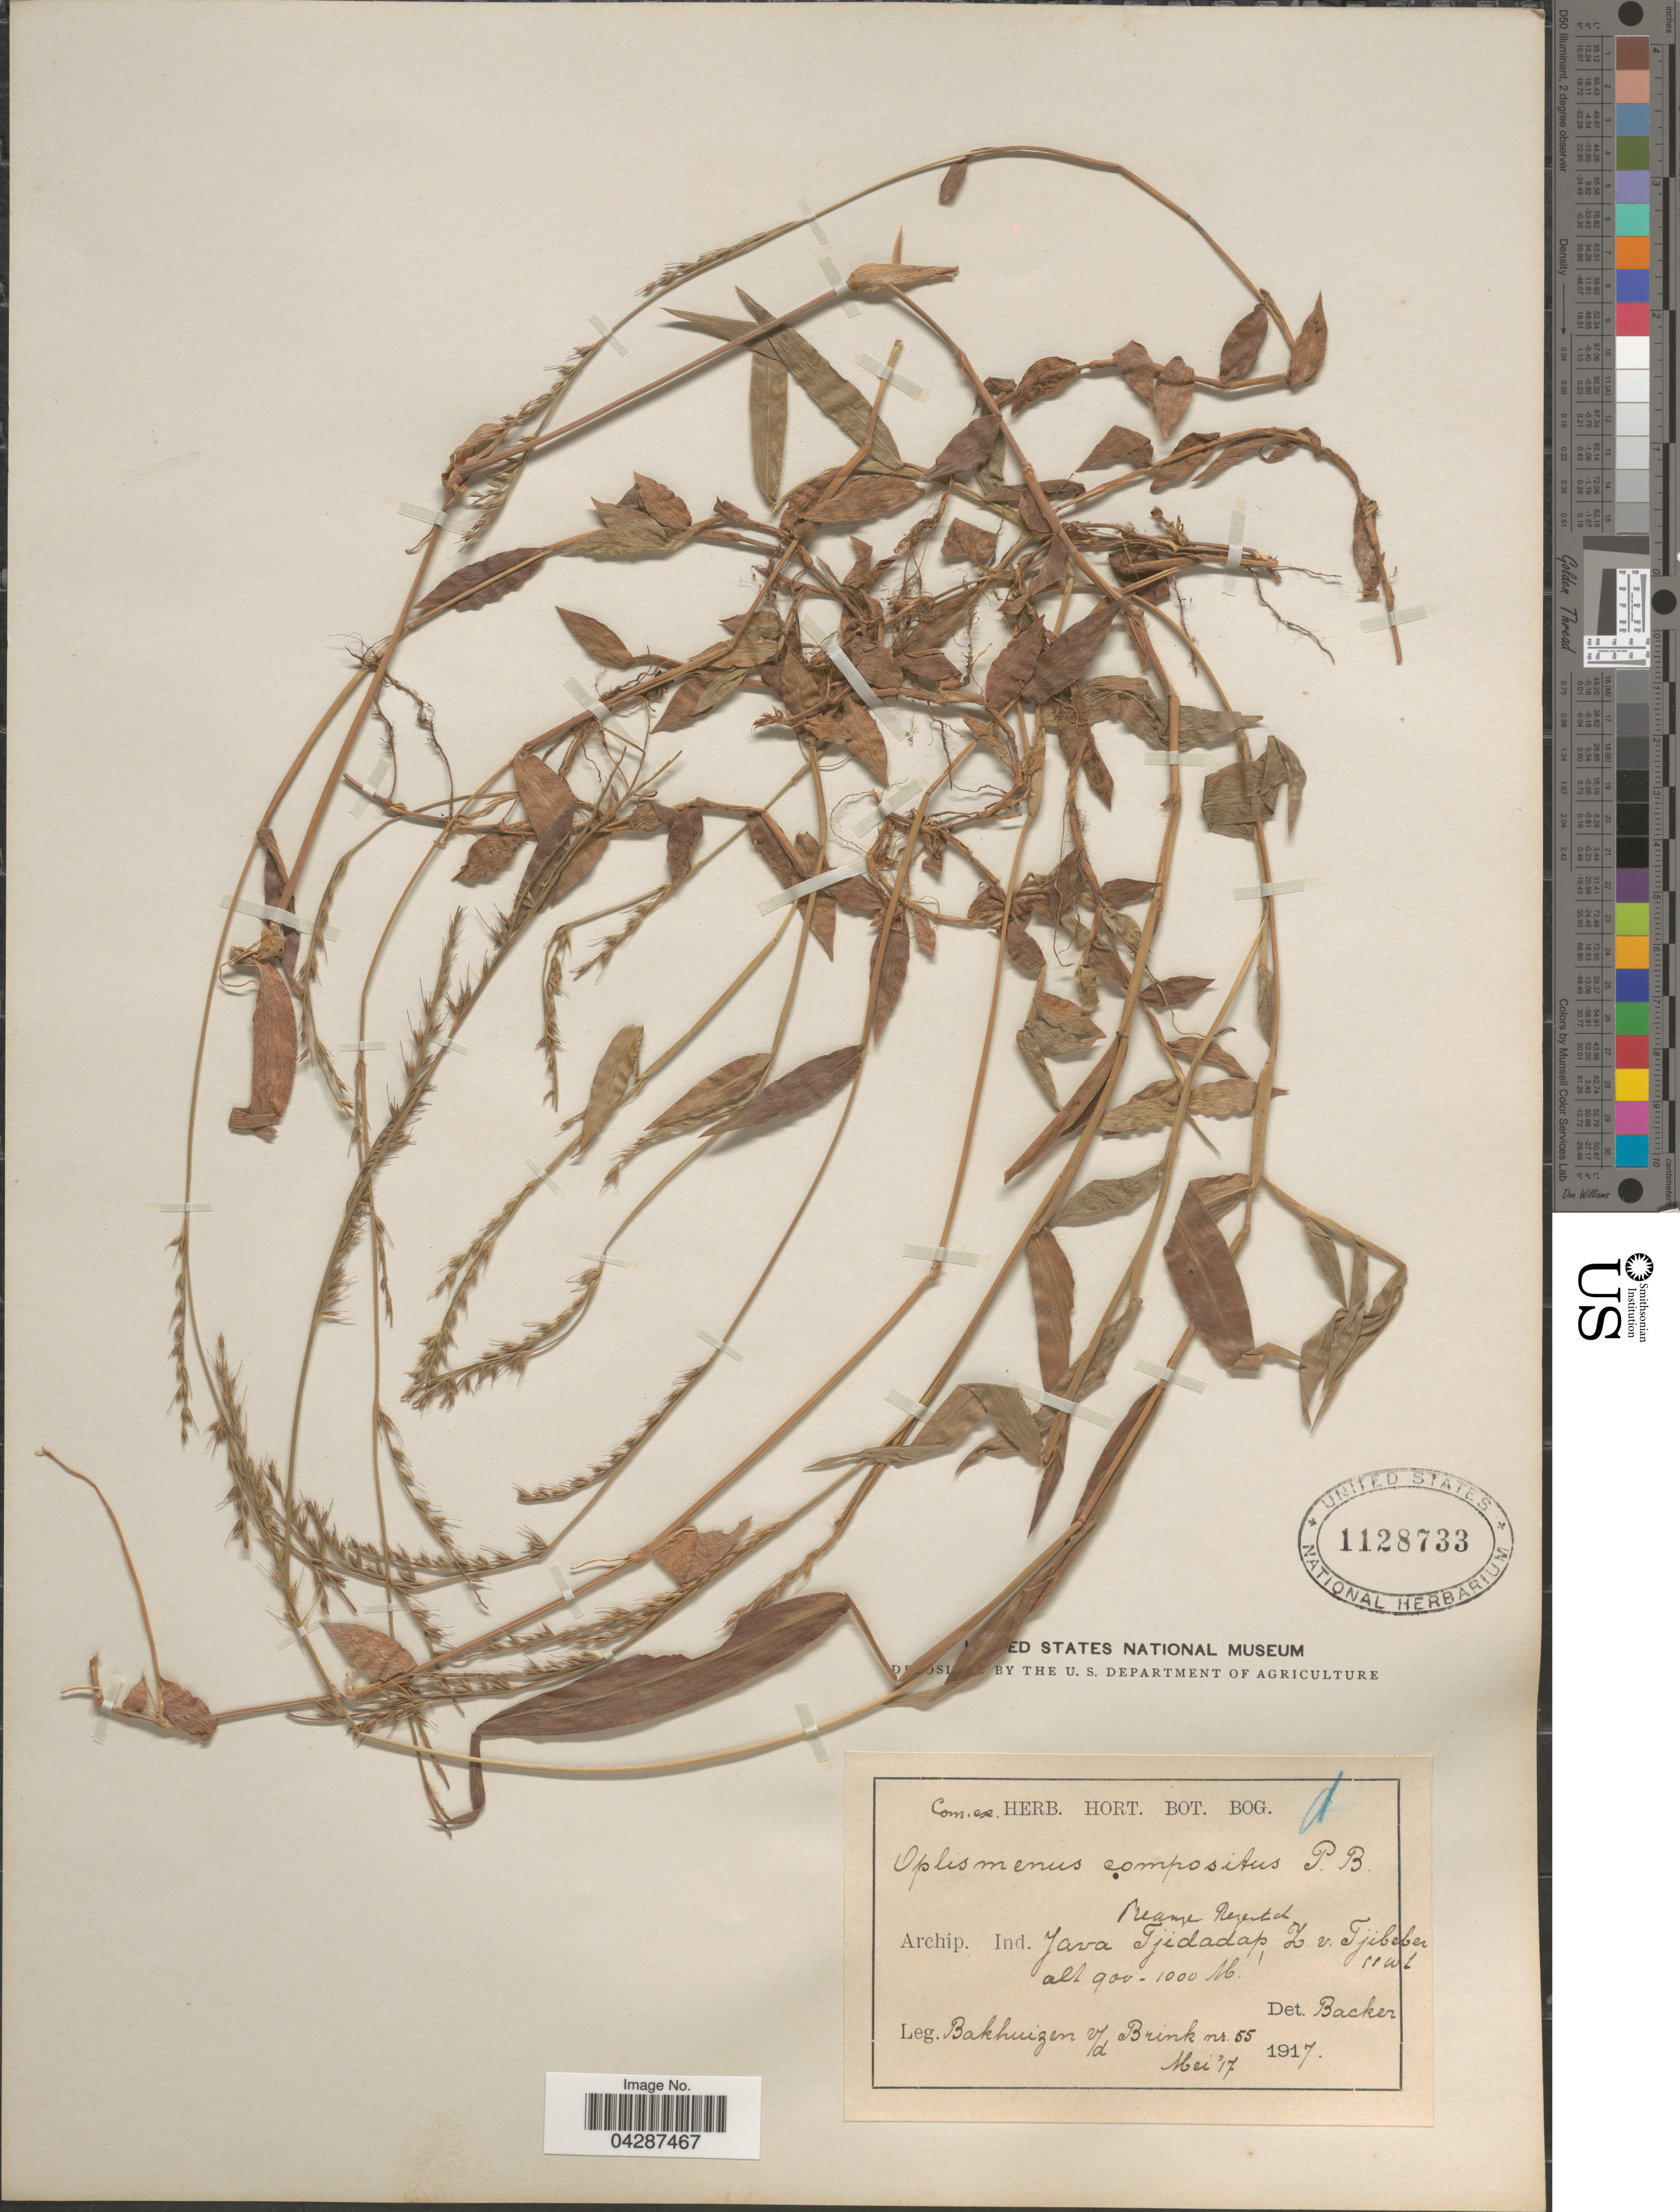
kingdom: Plantae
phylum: Tracheophyta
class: Liliopsida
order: Poales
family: Poaceae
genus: Oplismenus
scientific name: Oplismenus compositus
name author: (L.) P. Beauv.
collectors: R. C. Bakhuizen van den Brink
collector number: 55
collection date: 1917-05-17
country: Indonesia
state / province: Java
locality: Tjidadap, Z. v. Tjibeber. Beange Regetch.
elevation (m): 900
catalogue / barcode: US 1128733